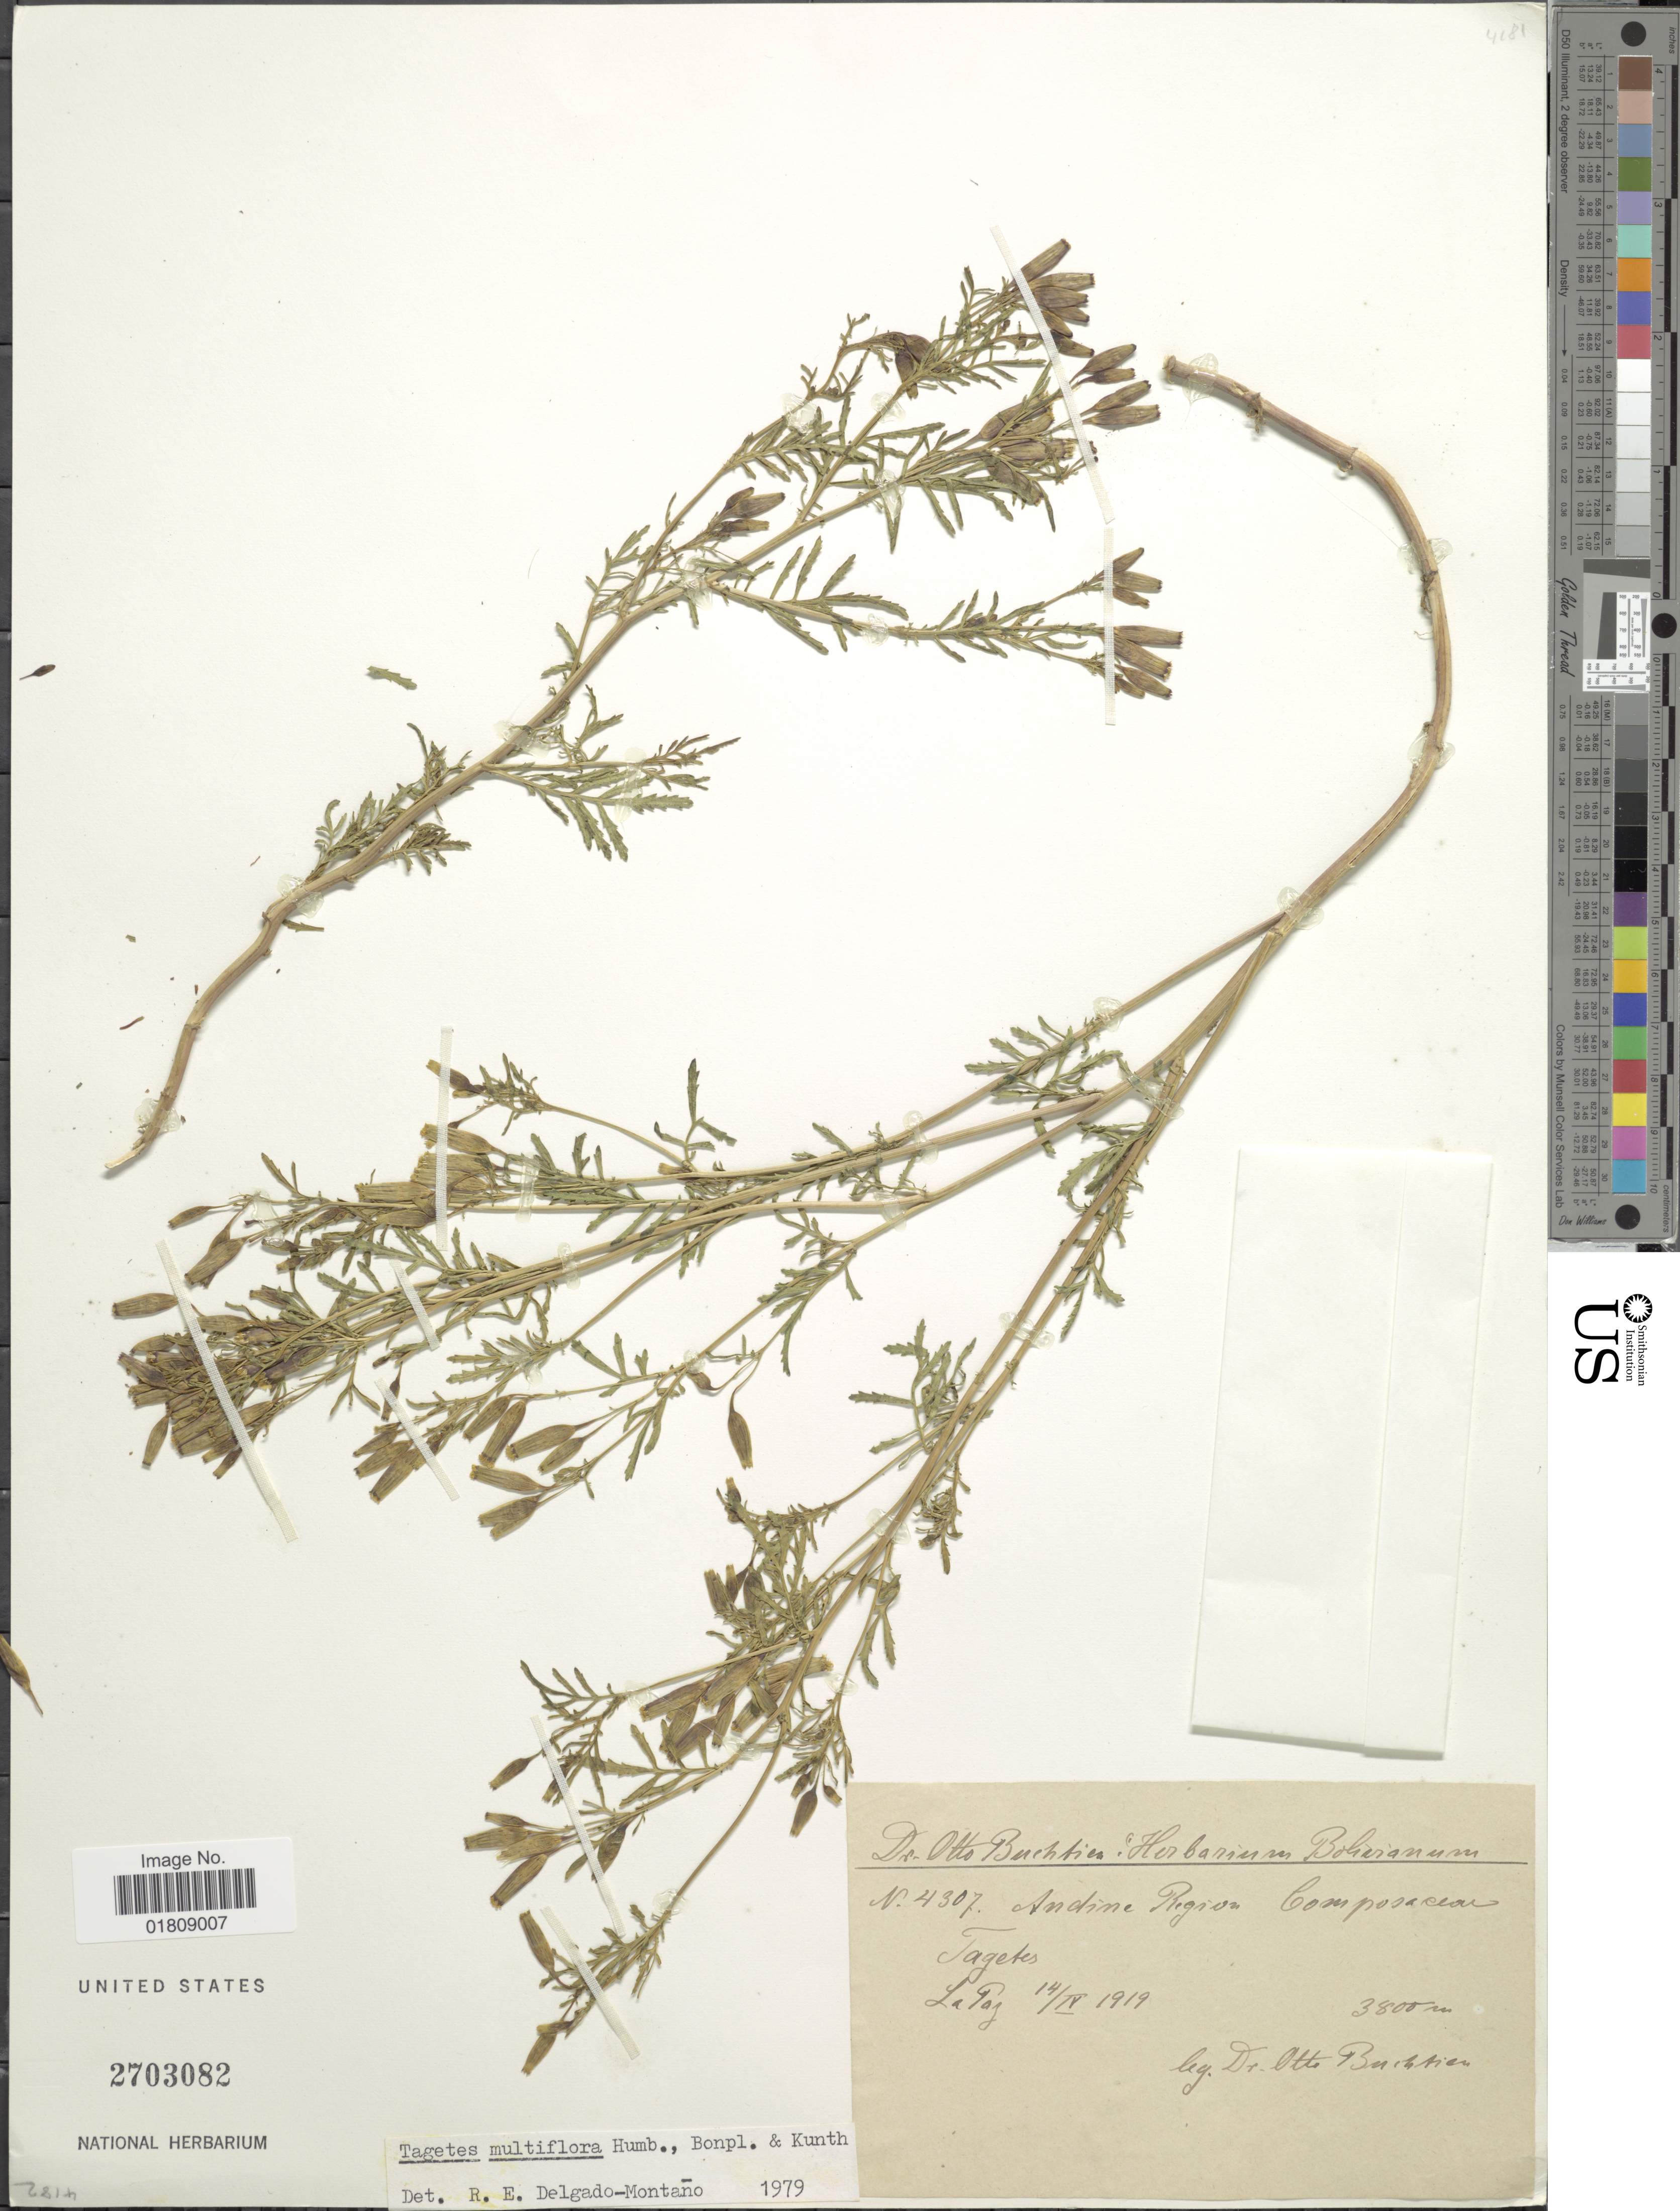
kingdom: Plantae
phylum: Tracheophyta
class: Magnoliopsida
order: Asterales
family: Asteraceae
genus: Tagetes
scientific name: Tagetes multiflora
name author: Kunth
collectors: O. Buchtien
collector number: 4307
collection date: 1919-04-14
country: Bolivia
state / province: La Paz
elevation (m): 3800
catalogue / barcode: US 2703082